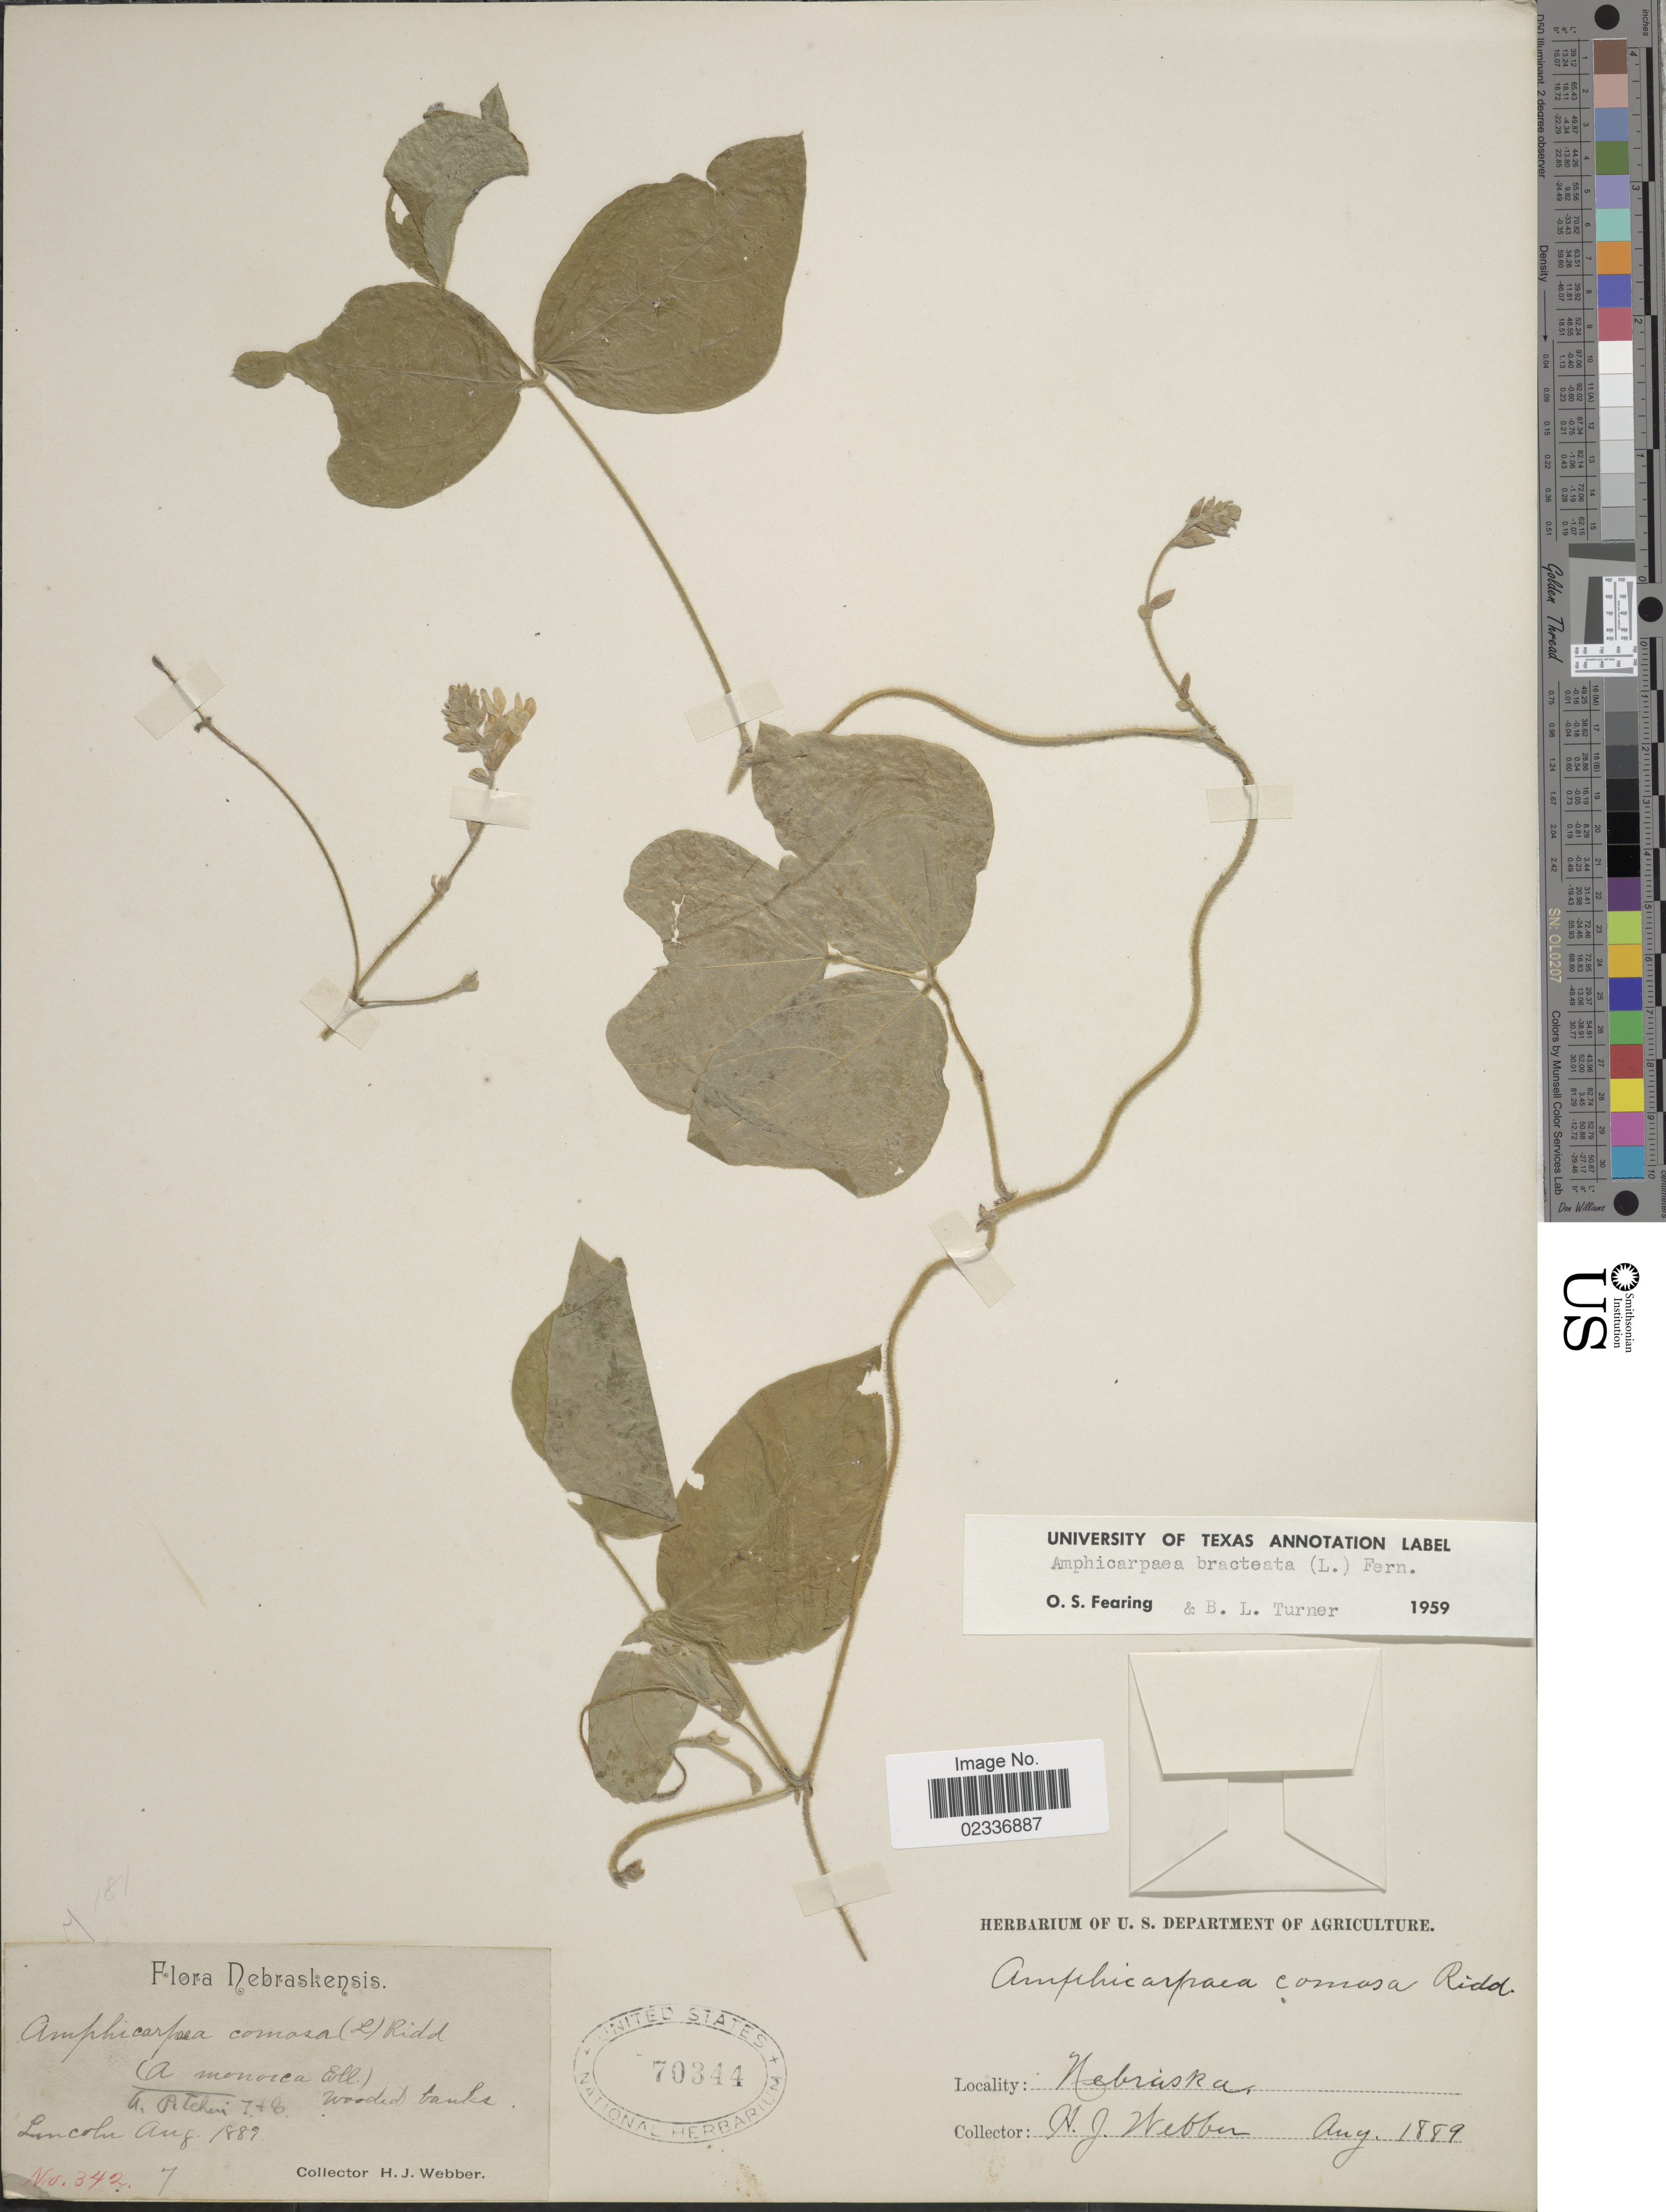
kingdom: Plantae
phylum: Tracheophyta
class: Magnoliopsida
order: Fabales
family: Fabaceae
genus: Amphicarpaea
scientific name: Amphicarpaea bracteata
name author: (L.) Fernald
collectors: H. Webber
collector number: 342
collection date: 1898-08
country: United States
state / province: Nebraska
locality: Lincoln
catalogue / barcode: US 70344